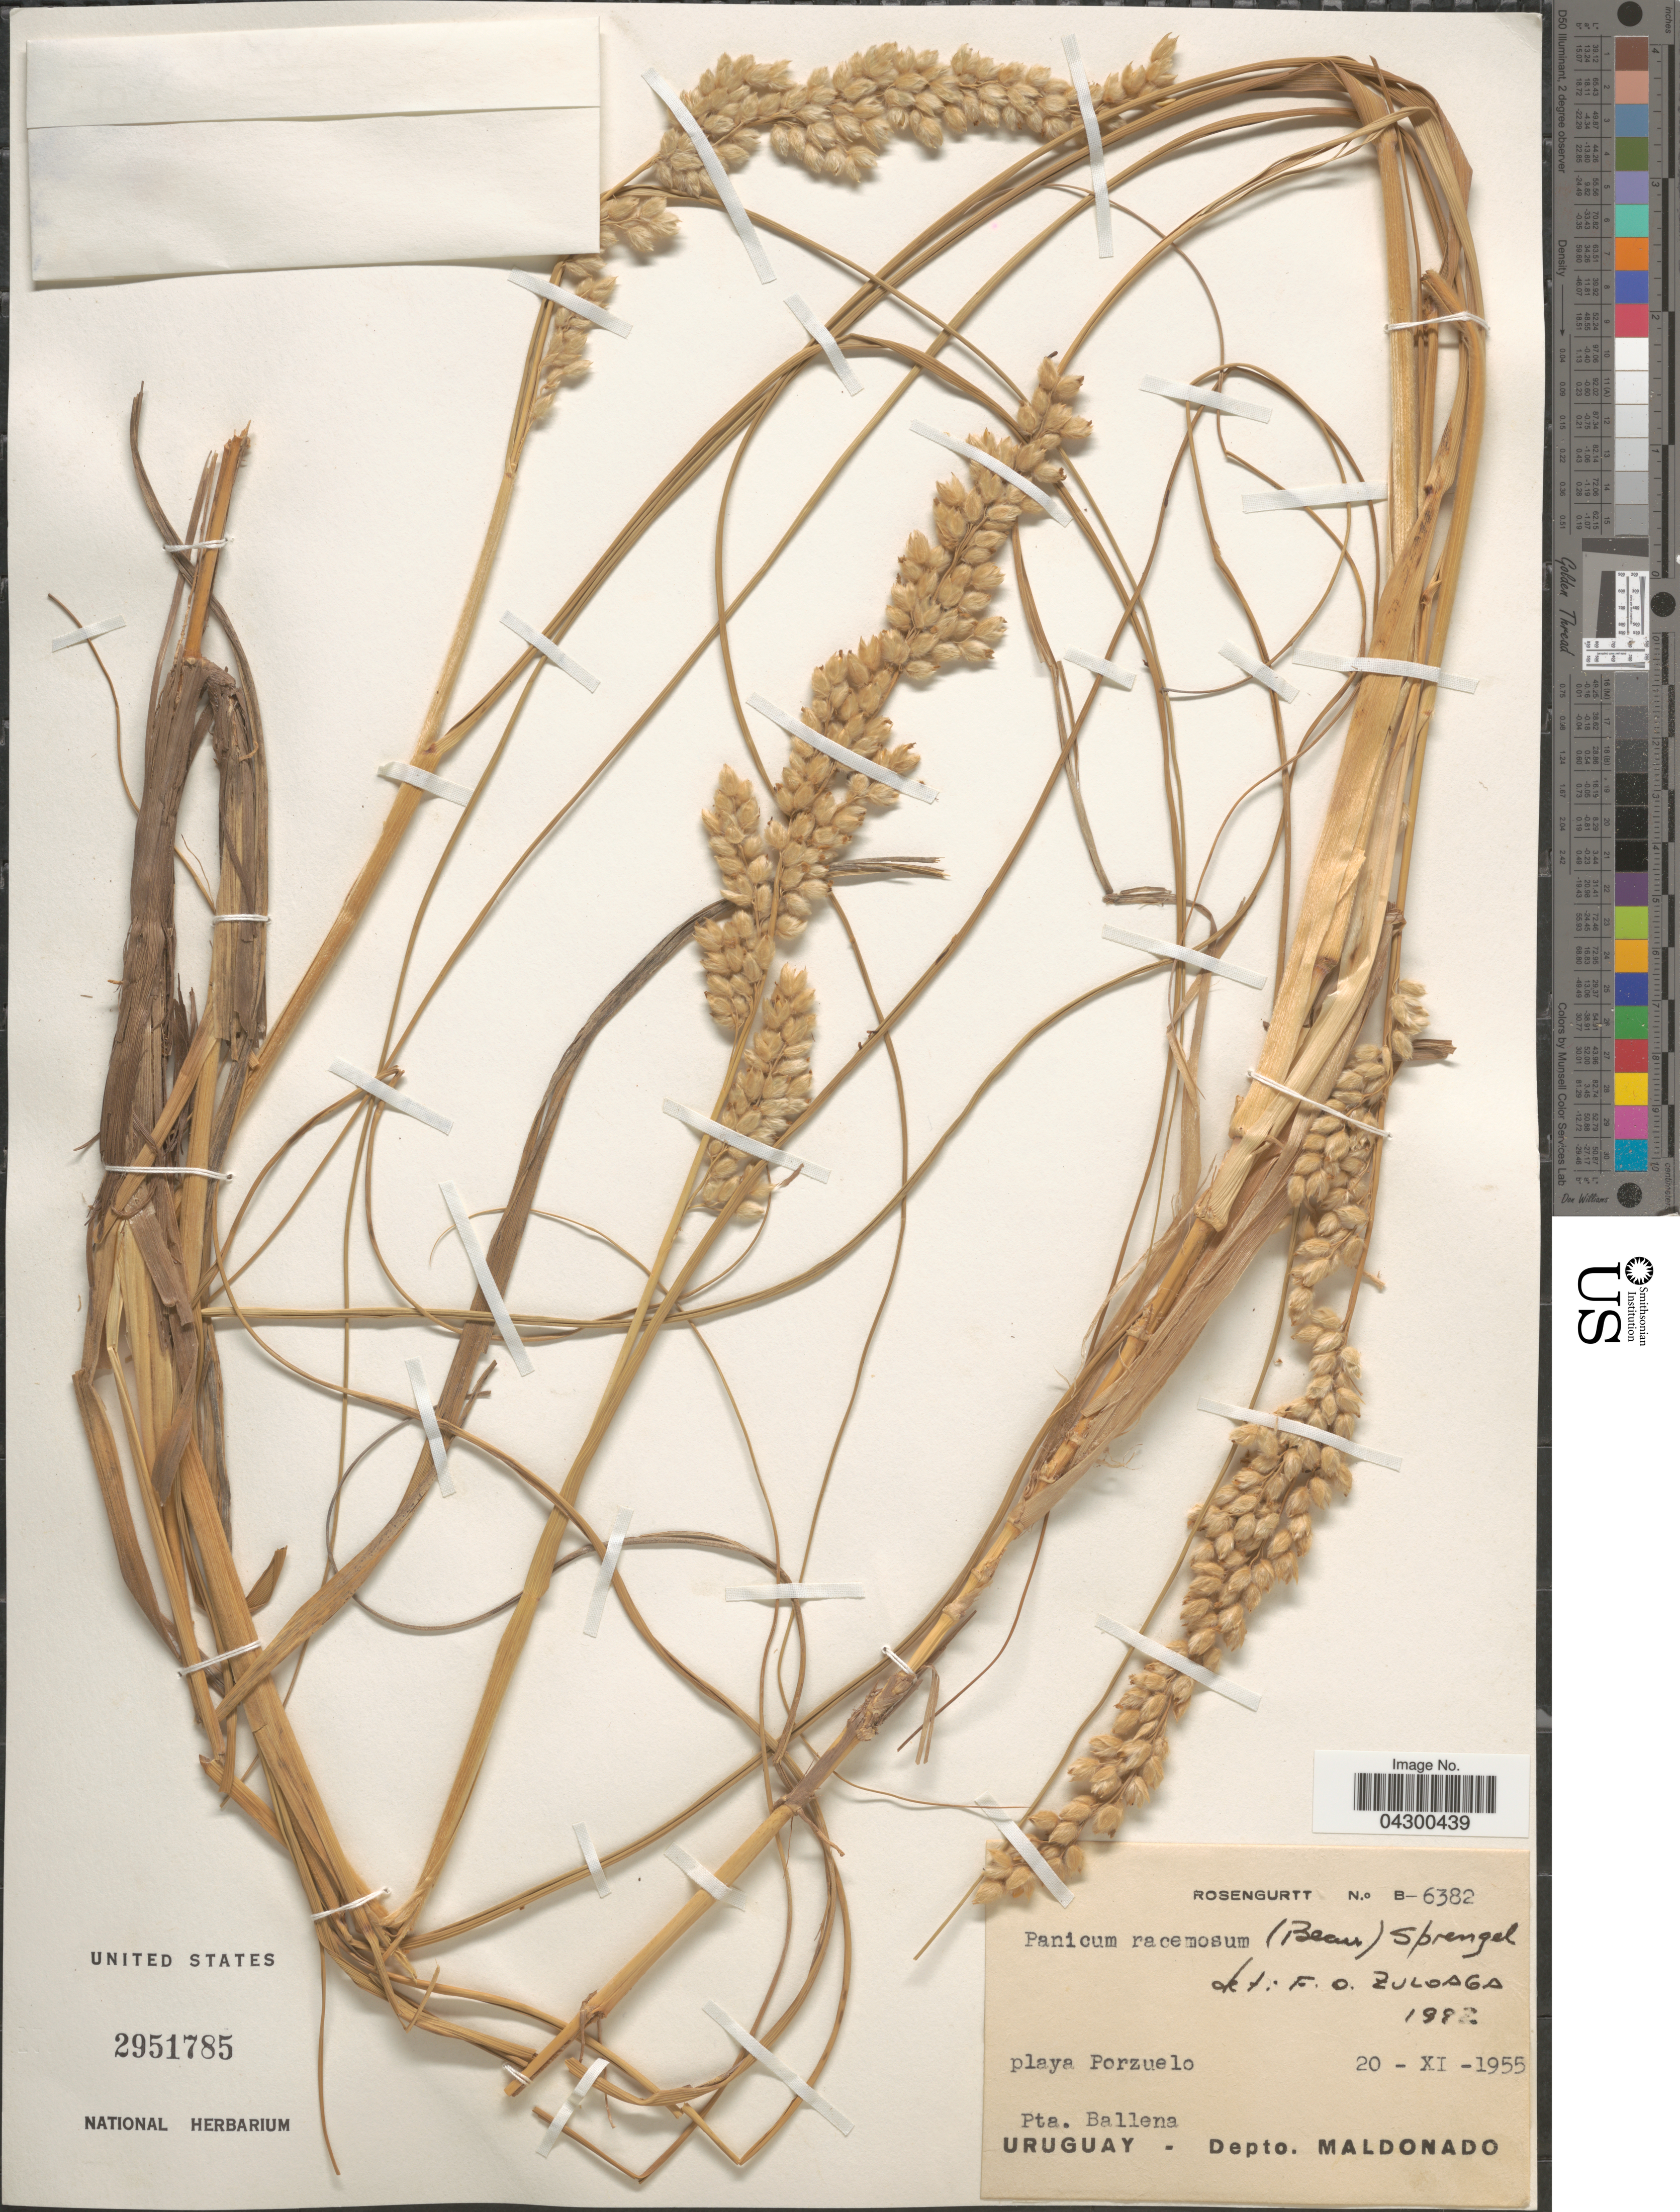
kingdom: Plantae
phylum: Tracheophyta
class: Liliopsida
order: Poales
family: Poaceae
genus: Panicum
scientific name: Panicum racemosum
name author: (P. Beauv.) Spreng.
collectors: Rosengurtt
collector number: B-6382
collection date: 1955-11-20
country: Uruguay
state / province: Maldonado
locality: Playa Porzuelo. Pta. Ballena. Depto. Maldonado.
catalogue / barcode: US 2951785